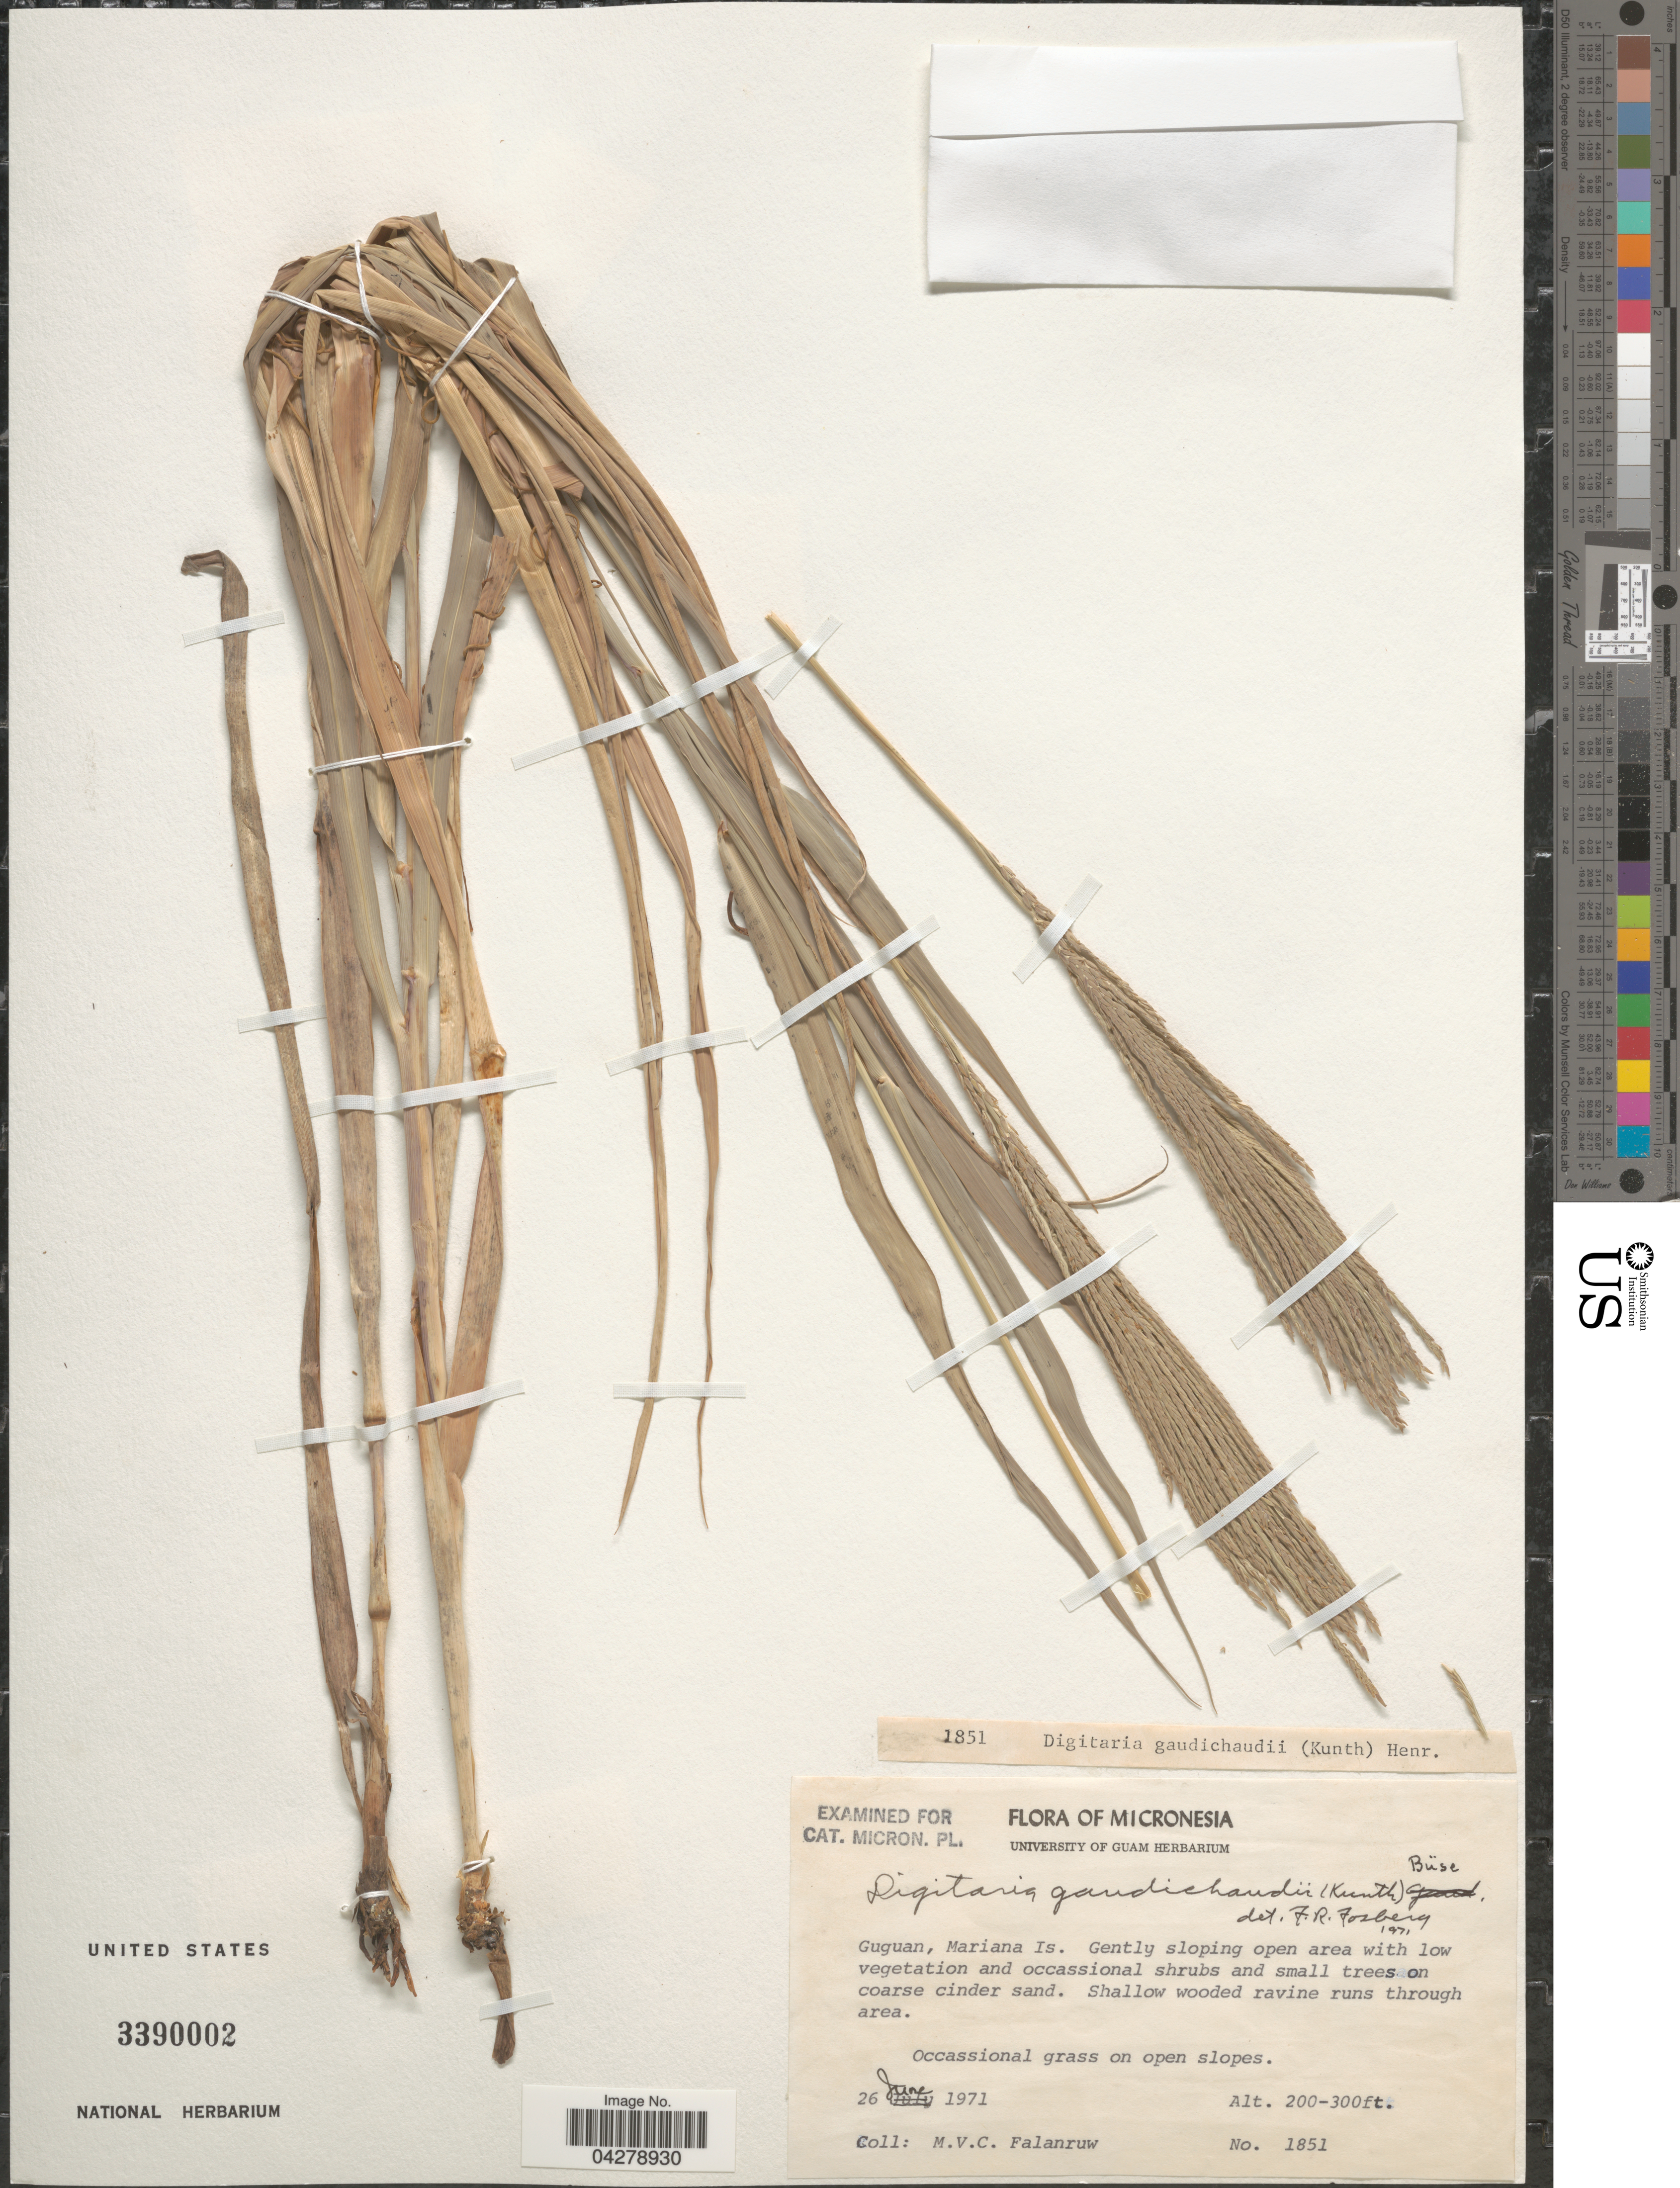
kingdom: Plantae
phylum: Tracheophyta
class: Liliopsida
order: Poales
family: Poaceae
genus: Digitaria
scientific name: Digitaria gaudichaudii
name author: (Kunth) Ham.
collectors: M. V. Falanruw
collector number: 1851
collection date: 1971-06-26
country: Northern Mariana Islands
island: Guguan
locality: Guguan, Mariana Is. Gently sloping open area with low vegetation and occasional shrubs and small trees on coarse cinder sand. Shallow wooded ravine runs through area. Occasional grass on open slopes.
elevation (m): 61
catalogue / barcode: US 3390002